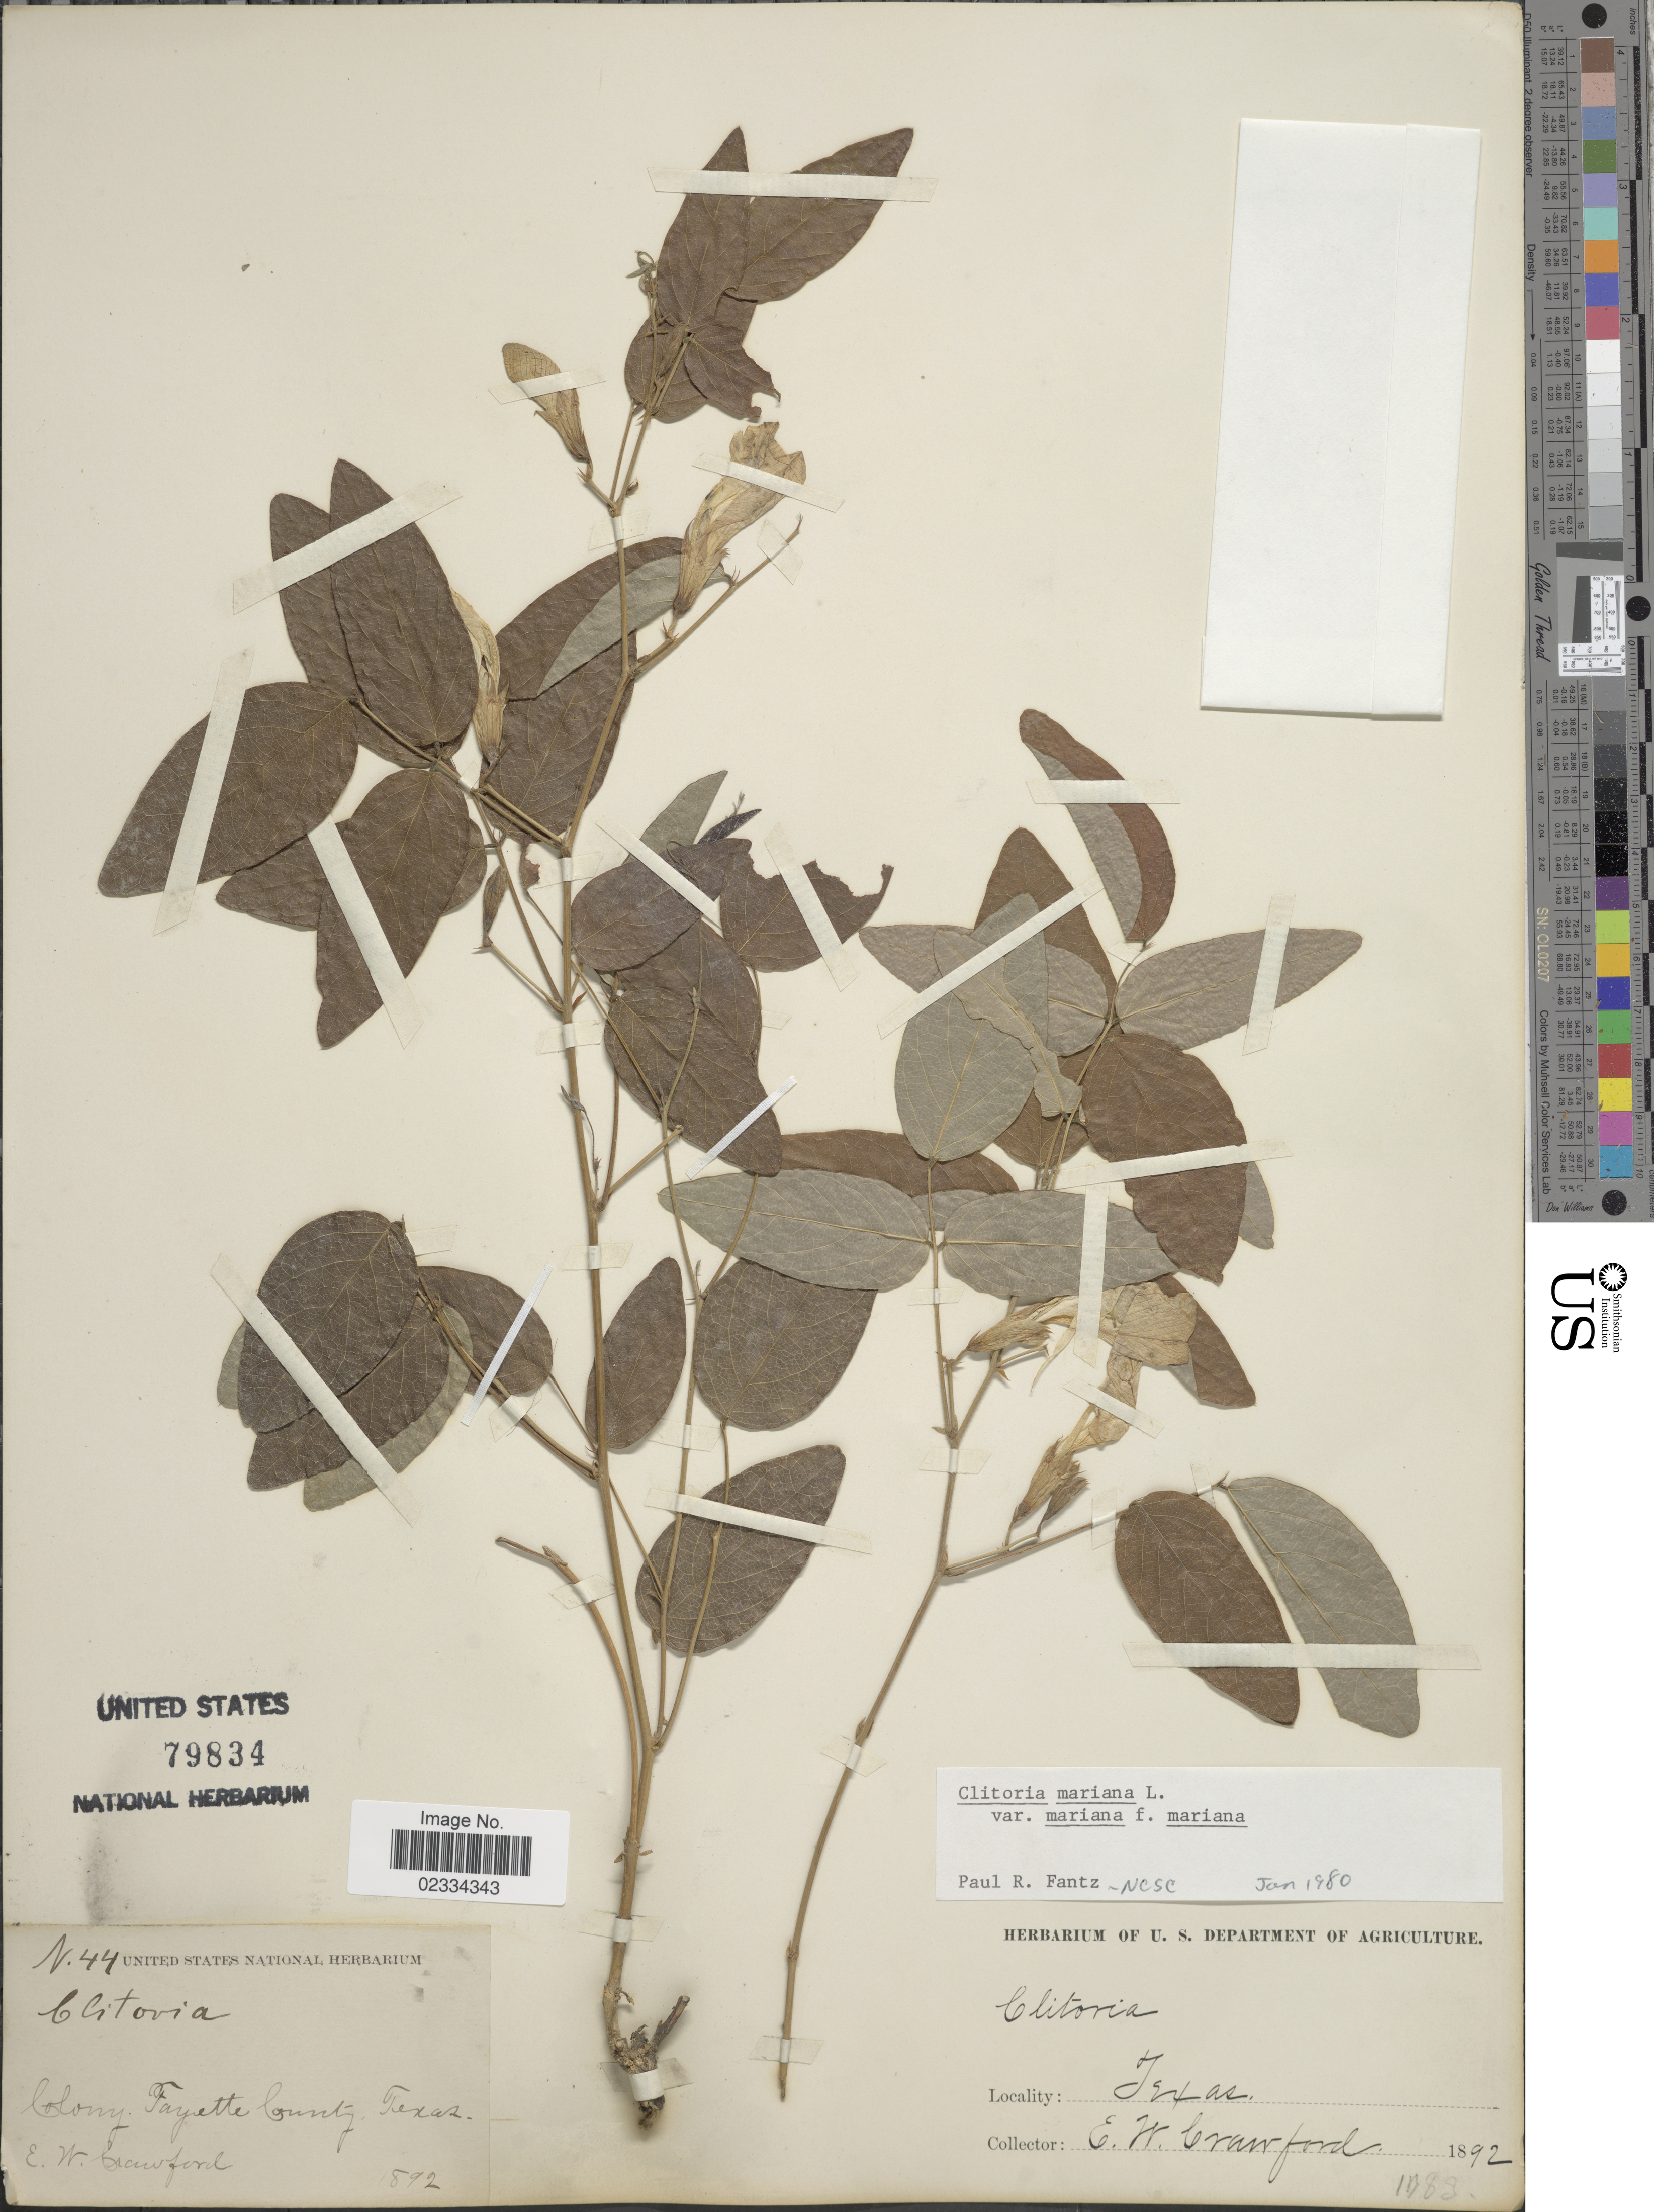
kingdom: Plantae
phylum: Tracheophyta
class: Magnoliopsida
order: Fabales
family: Fabaceae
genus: Clitoria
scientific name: Clitoria mariana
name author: L.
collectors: E. Crawford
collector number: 44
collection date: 1892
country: United States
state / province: Texas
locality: Colony. Fayette County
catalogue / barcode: US 79834